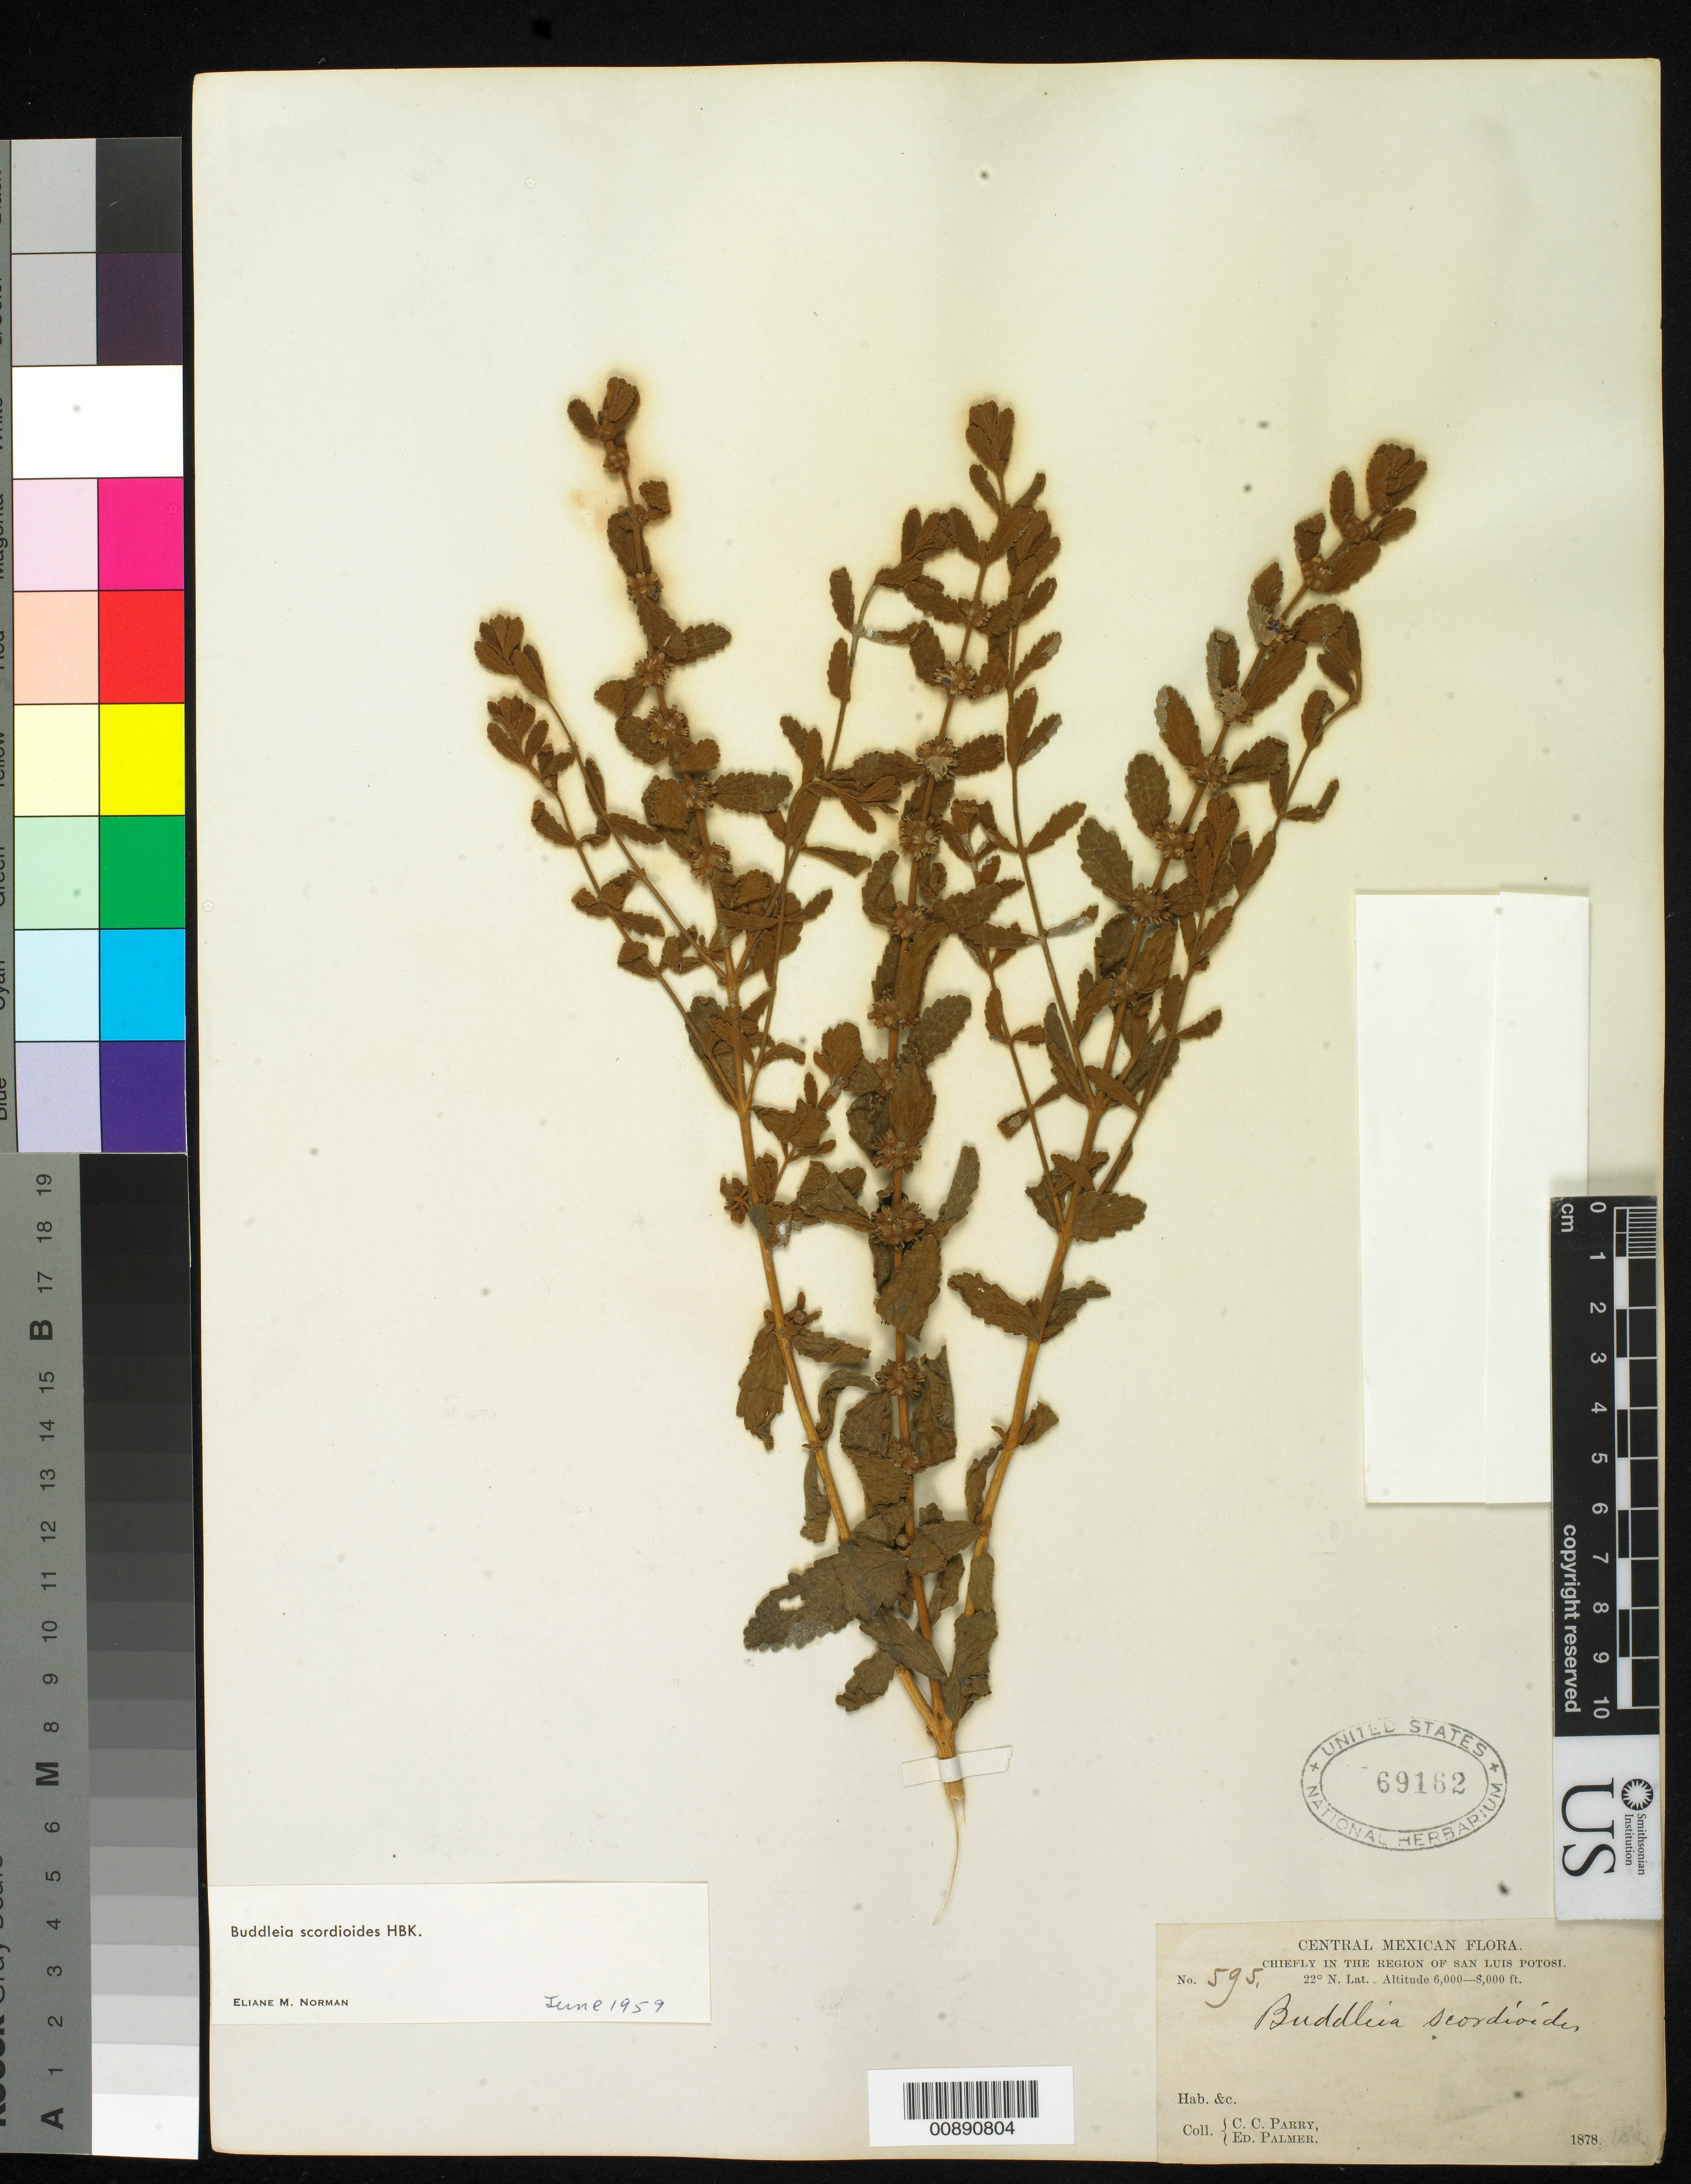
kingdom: Plantae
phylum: Tracheophyta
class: Magnoliopsida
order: Lamiales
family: Scrophulariaceae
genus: Buddleja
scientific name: Buddleja scordioides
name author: Kunth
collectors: C. C. Parry & E. Palmer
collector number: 595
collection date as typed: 1878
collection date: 1878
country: Mexico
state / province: San Luis Potosí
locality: Chiefly in the region of San Luis Potosí.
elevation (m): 1829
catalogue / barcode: US 69162